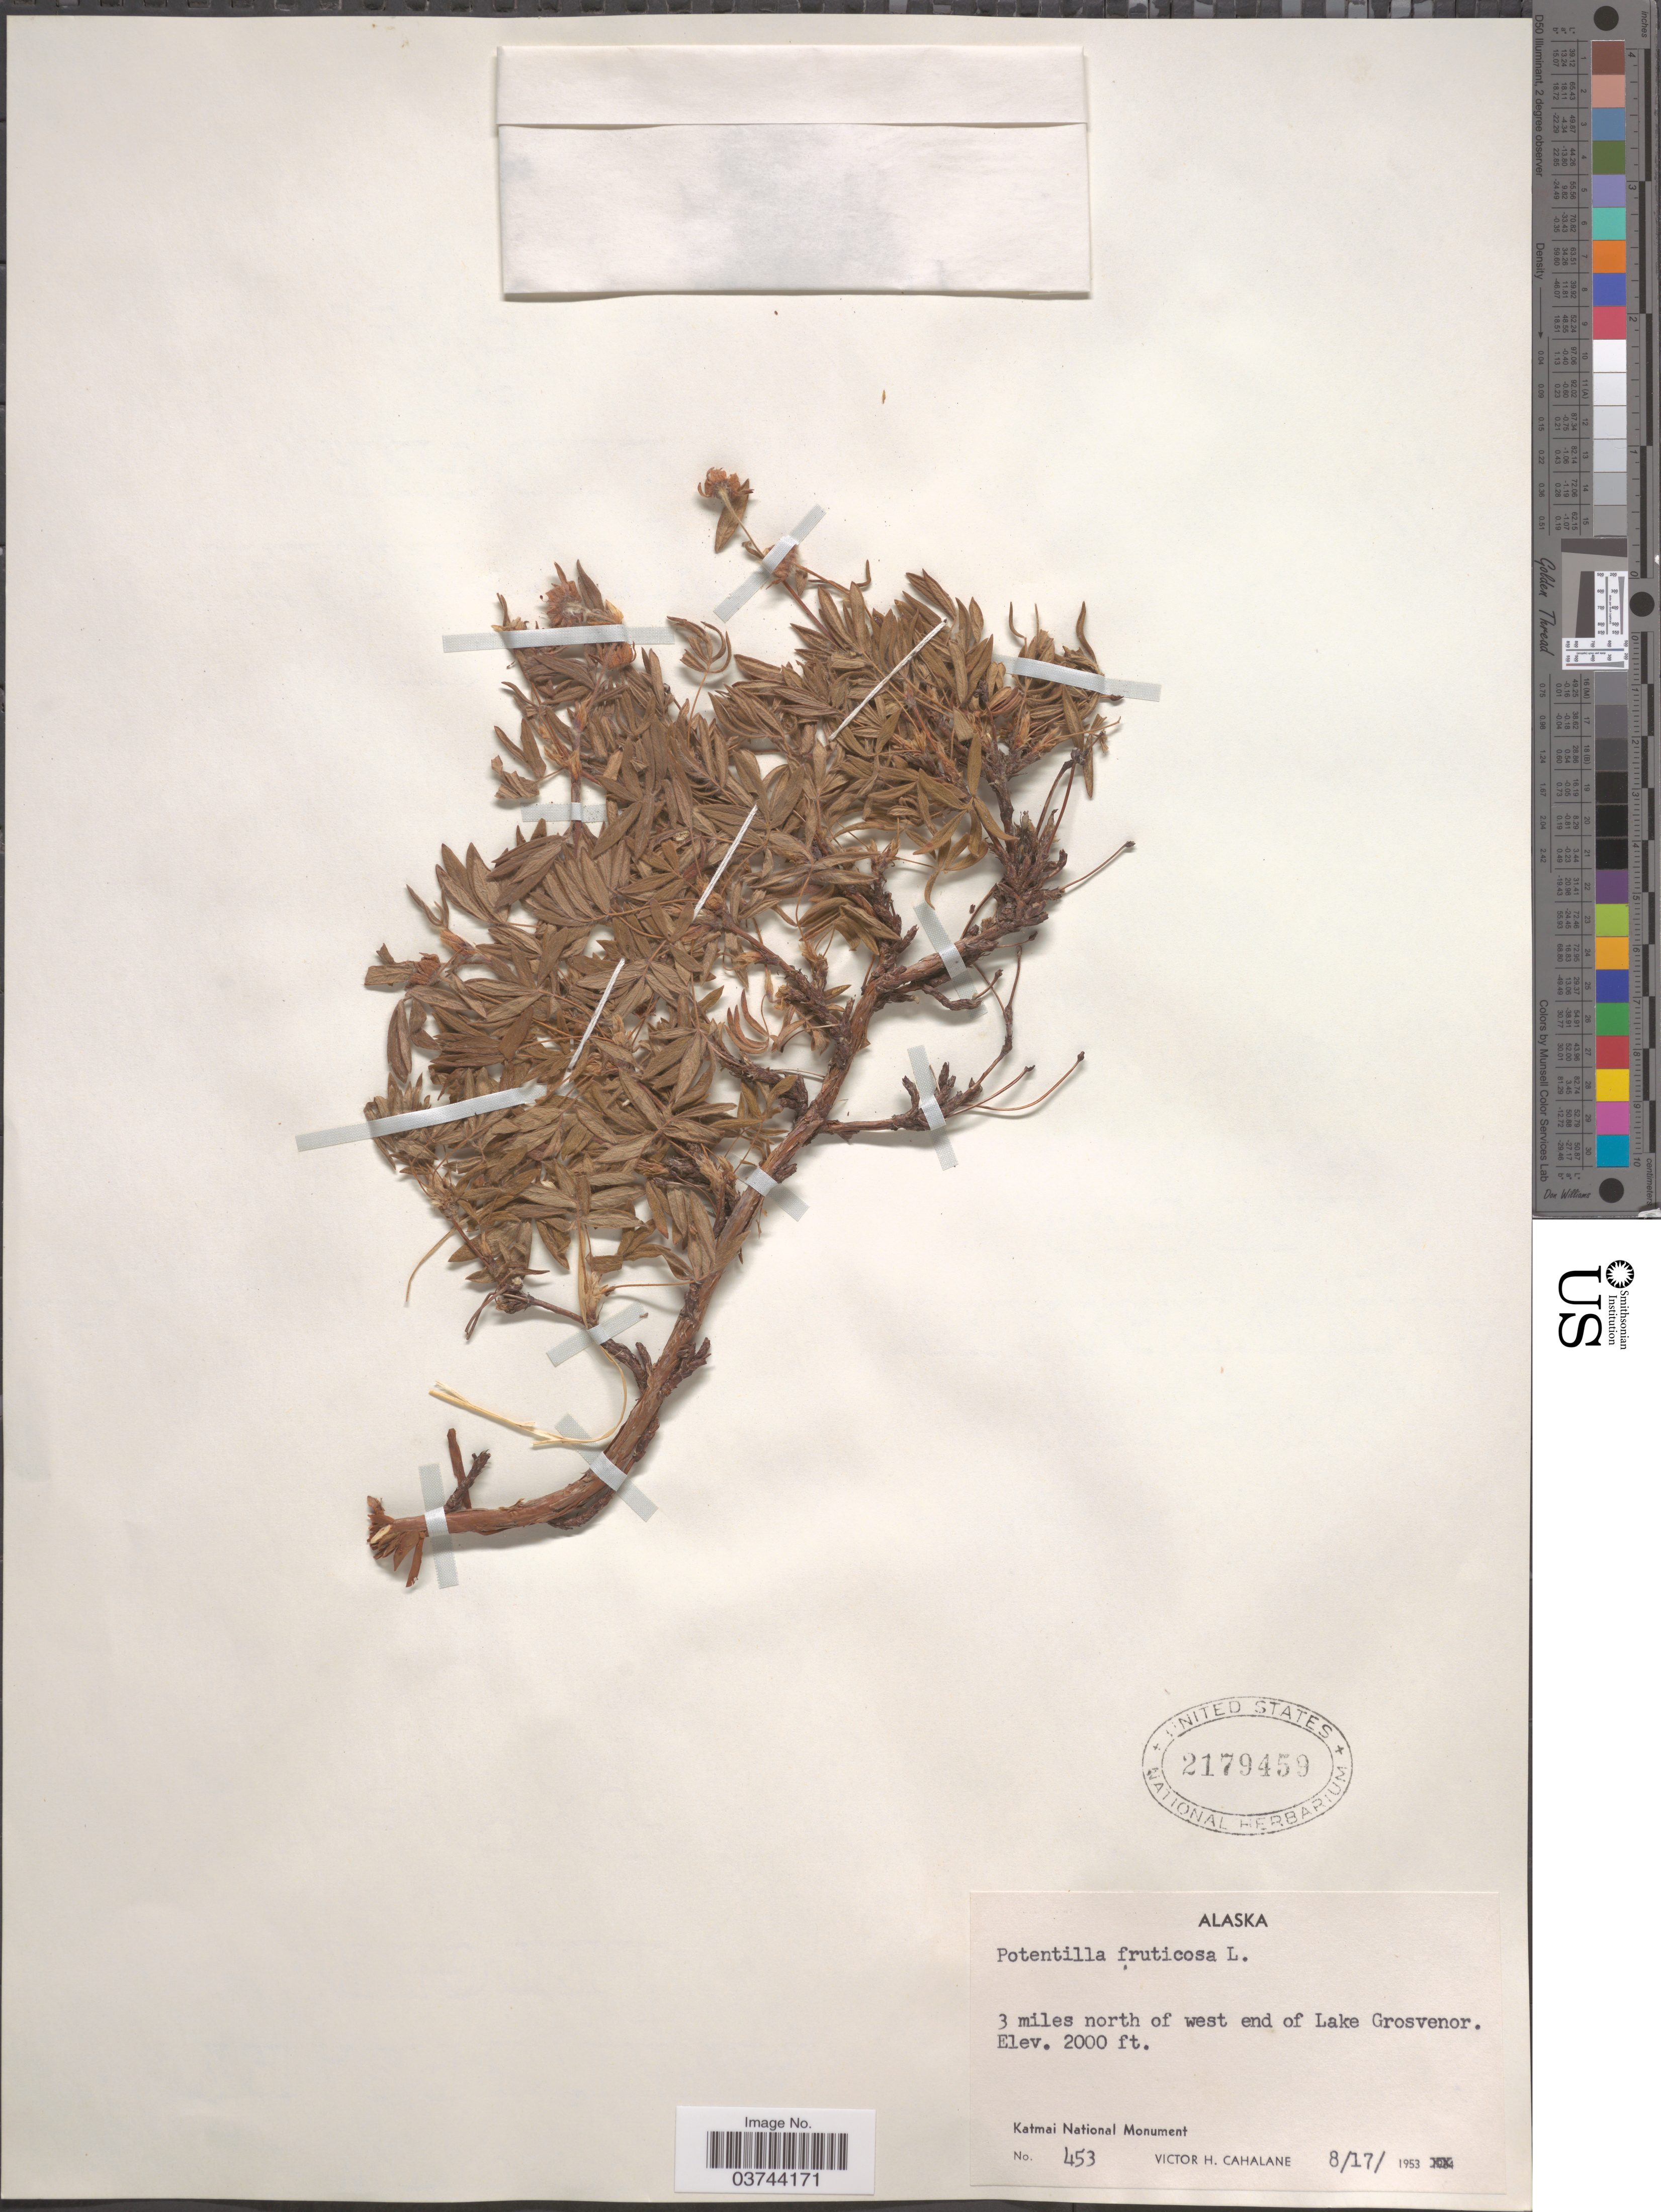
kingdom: Plantae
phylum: Tracheophyta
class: Magnoliopsida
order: Rosales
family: Rosaceae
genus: Dasiphora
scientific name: Dasiphora fruticosa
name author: (L.) Rydb.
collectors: V. Cahalane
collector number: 453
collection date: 1953-08-17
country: United States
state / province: Alaska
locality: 3 miles north of west end of Lake Grosvenor.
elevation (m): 610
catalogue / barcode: US 2179459